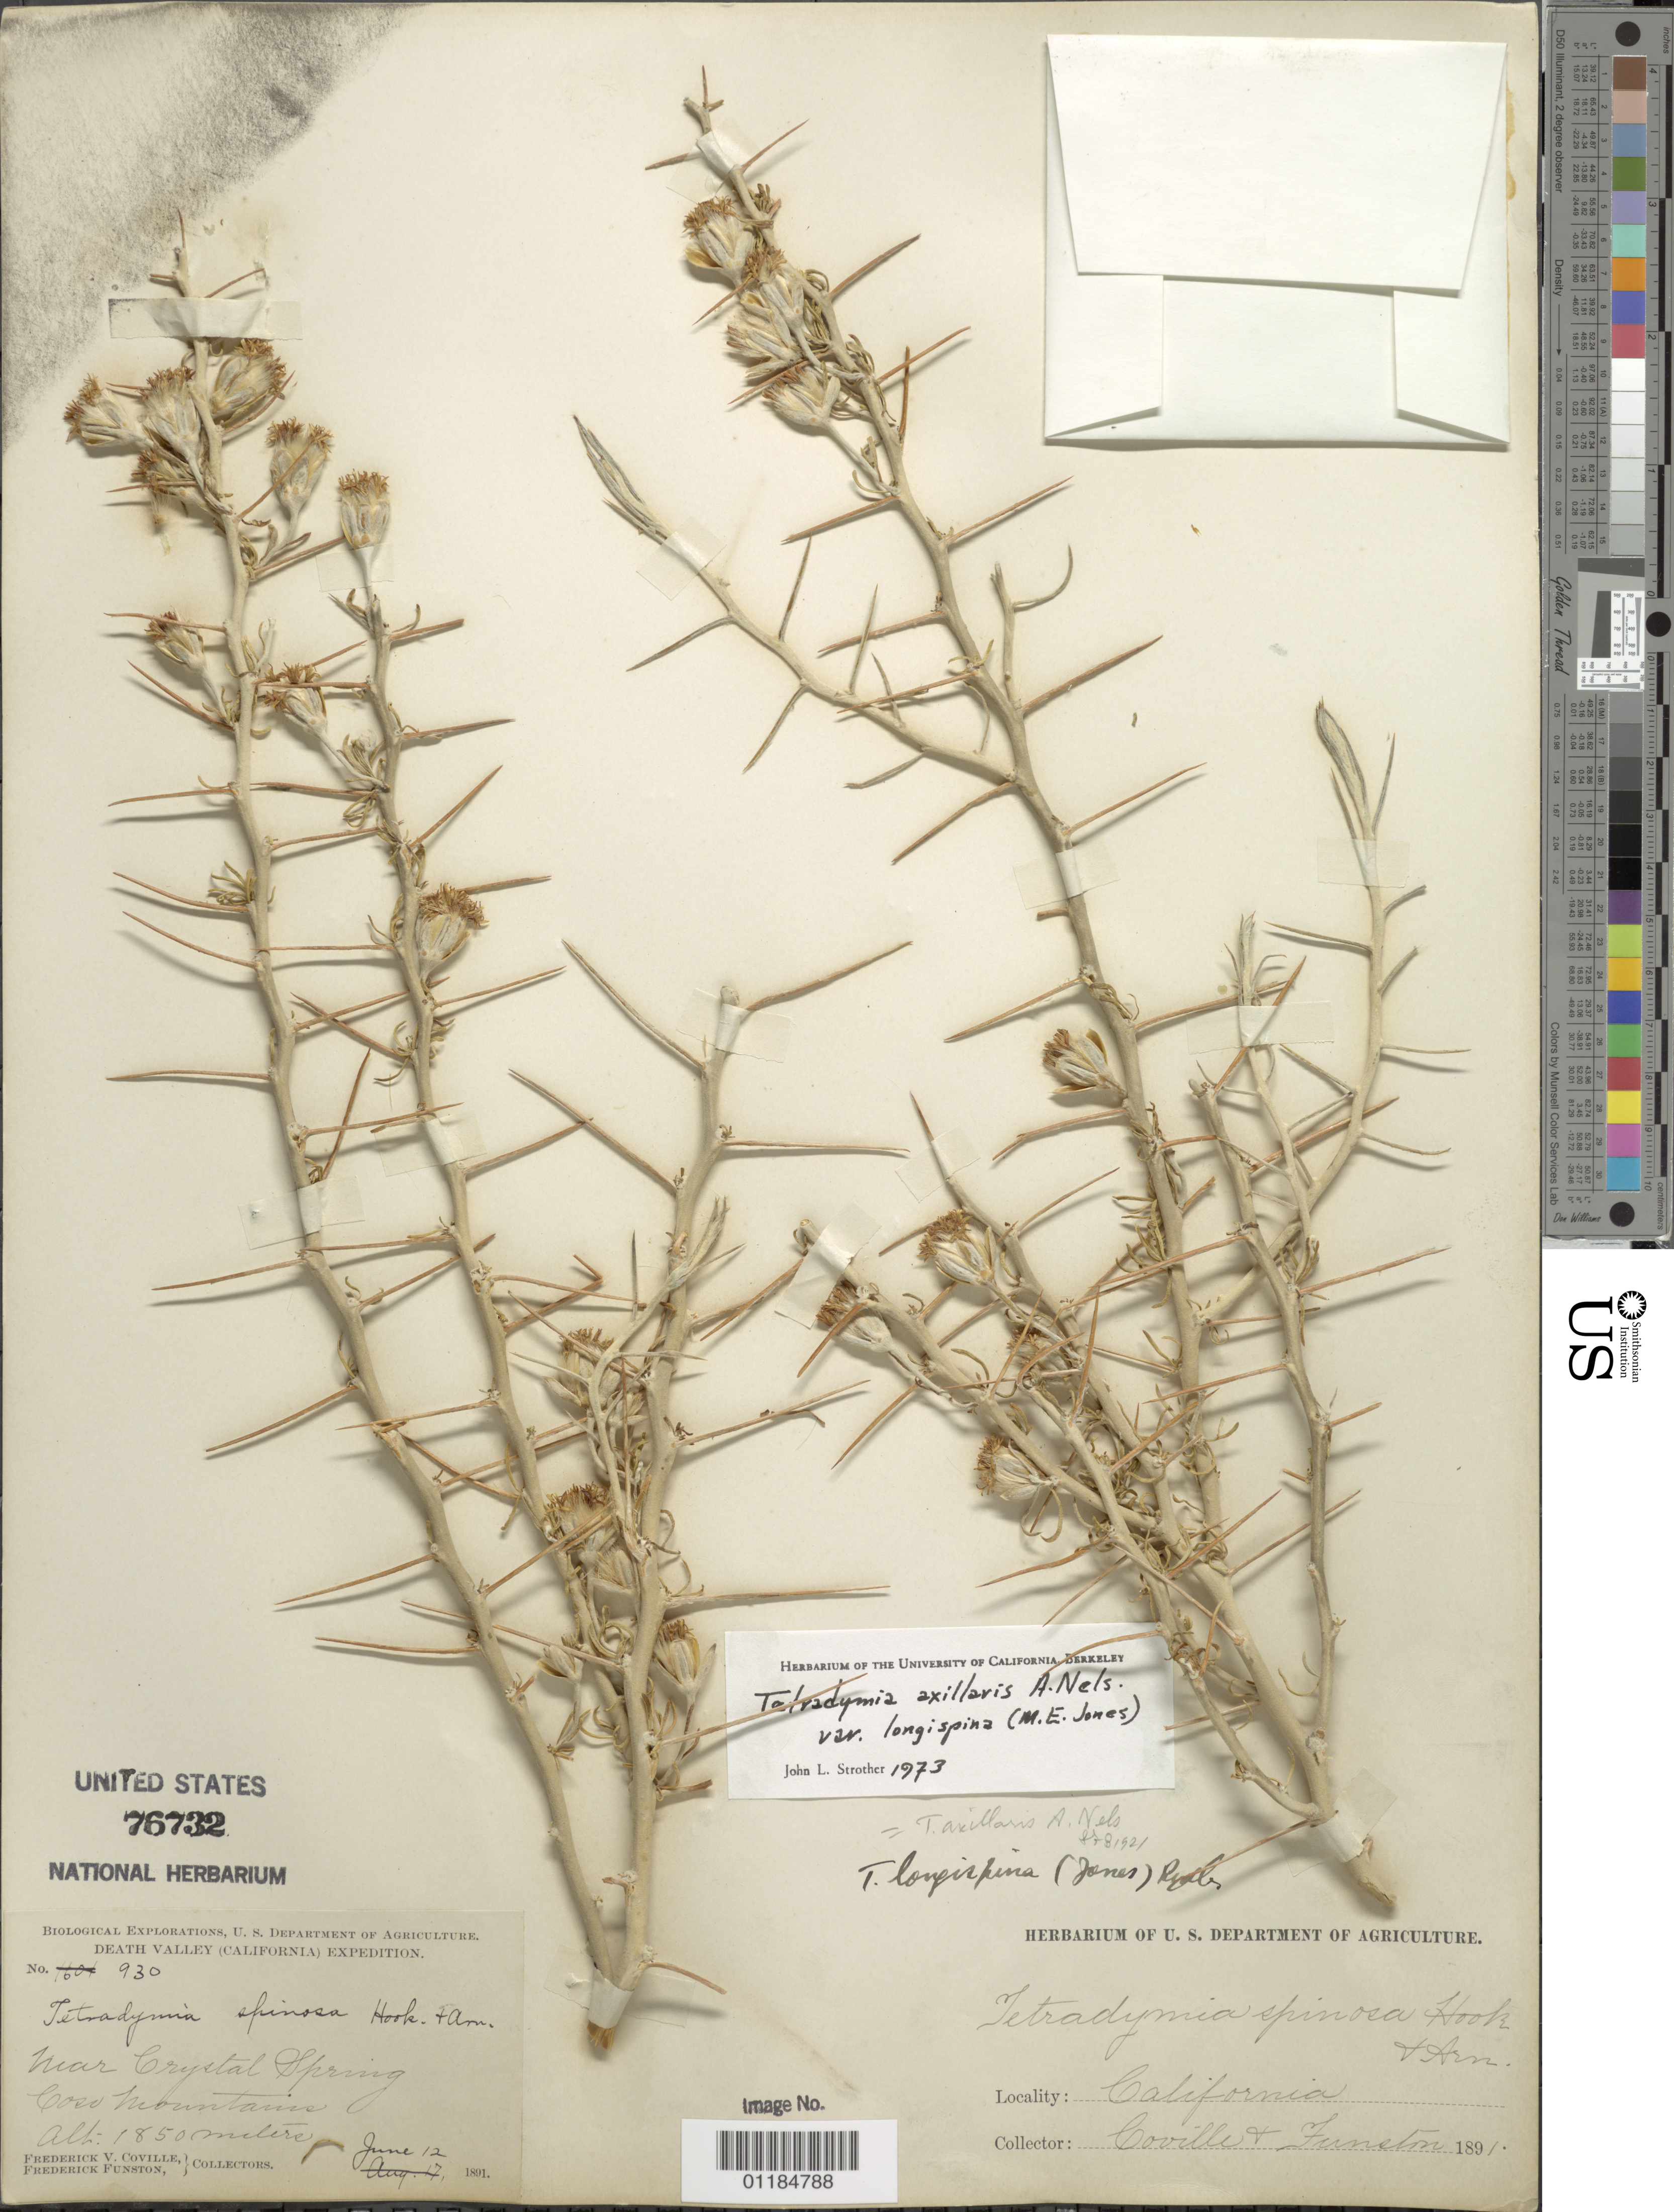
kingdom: Plantae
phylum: Tracheophyta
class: Magnoliopsida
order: Asterales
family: Asteraceae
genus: Tetradymia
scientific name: Tetradymia axillaris var. longispina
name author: (M.E. Jones) Strother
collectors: F. V. Coville & F. Funston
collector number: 930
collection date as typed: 12 Jun 1891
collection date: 1891-06-12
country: United States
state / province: California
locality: Crystal Spring, Coso Mountains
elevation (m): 1850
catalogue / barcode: US 76732